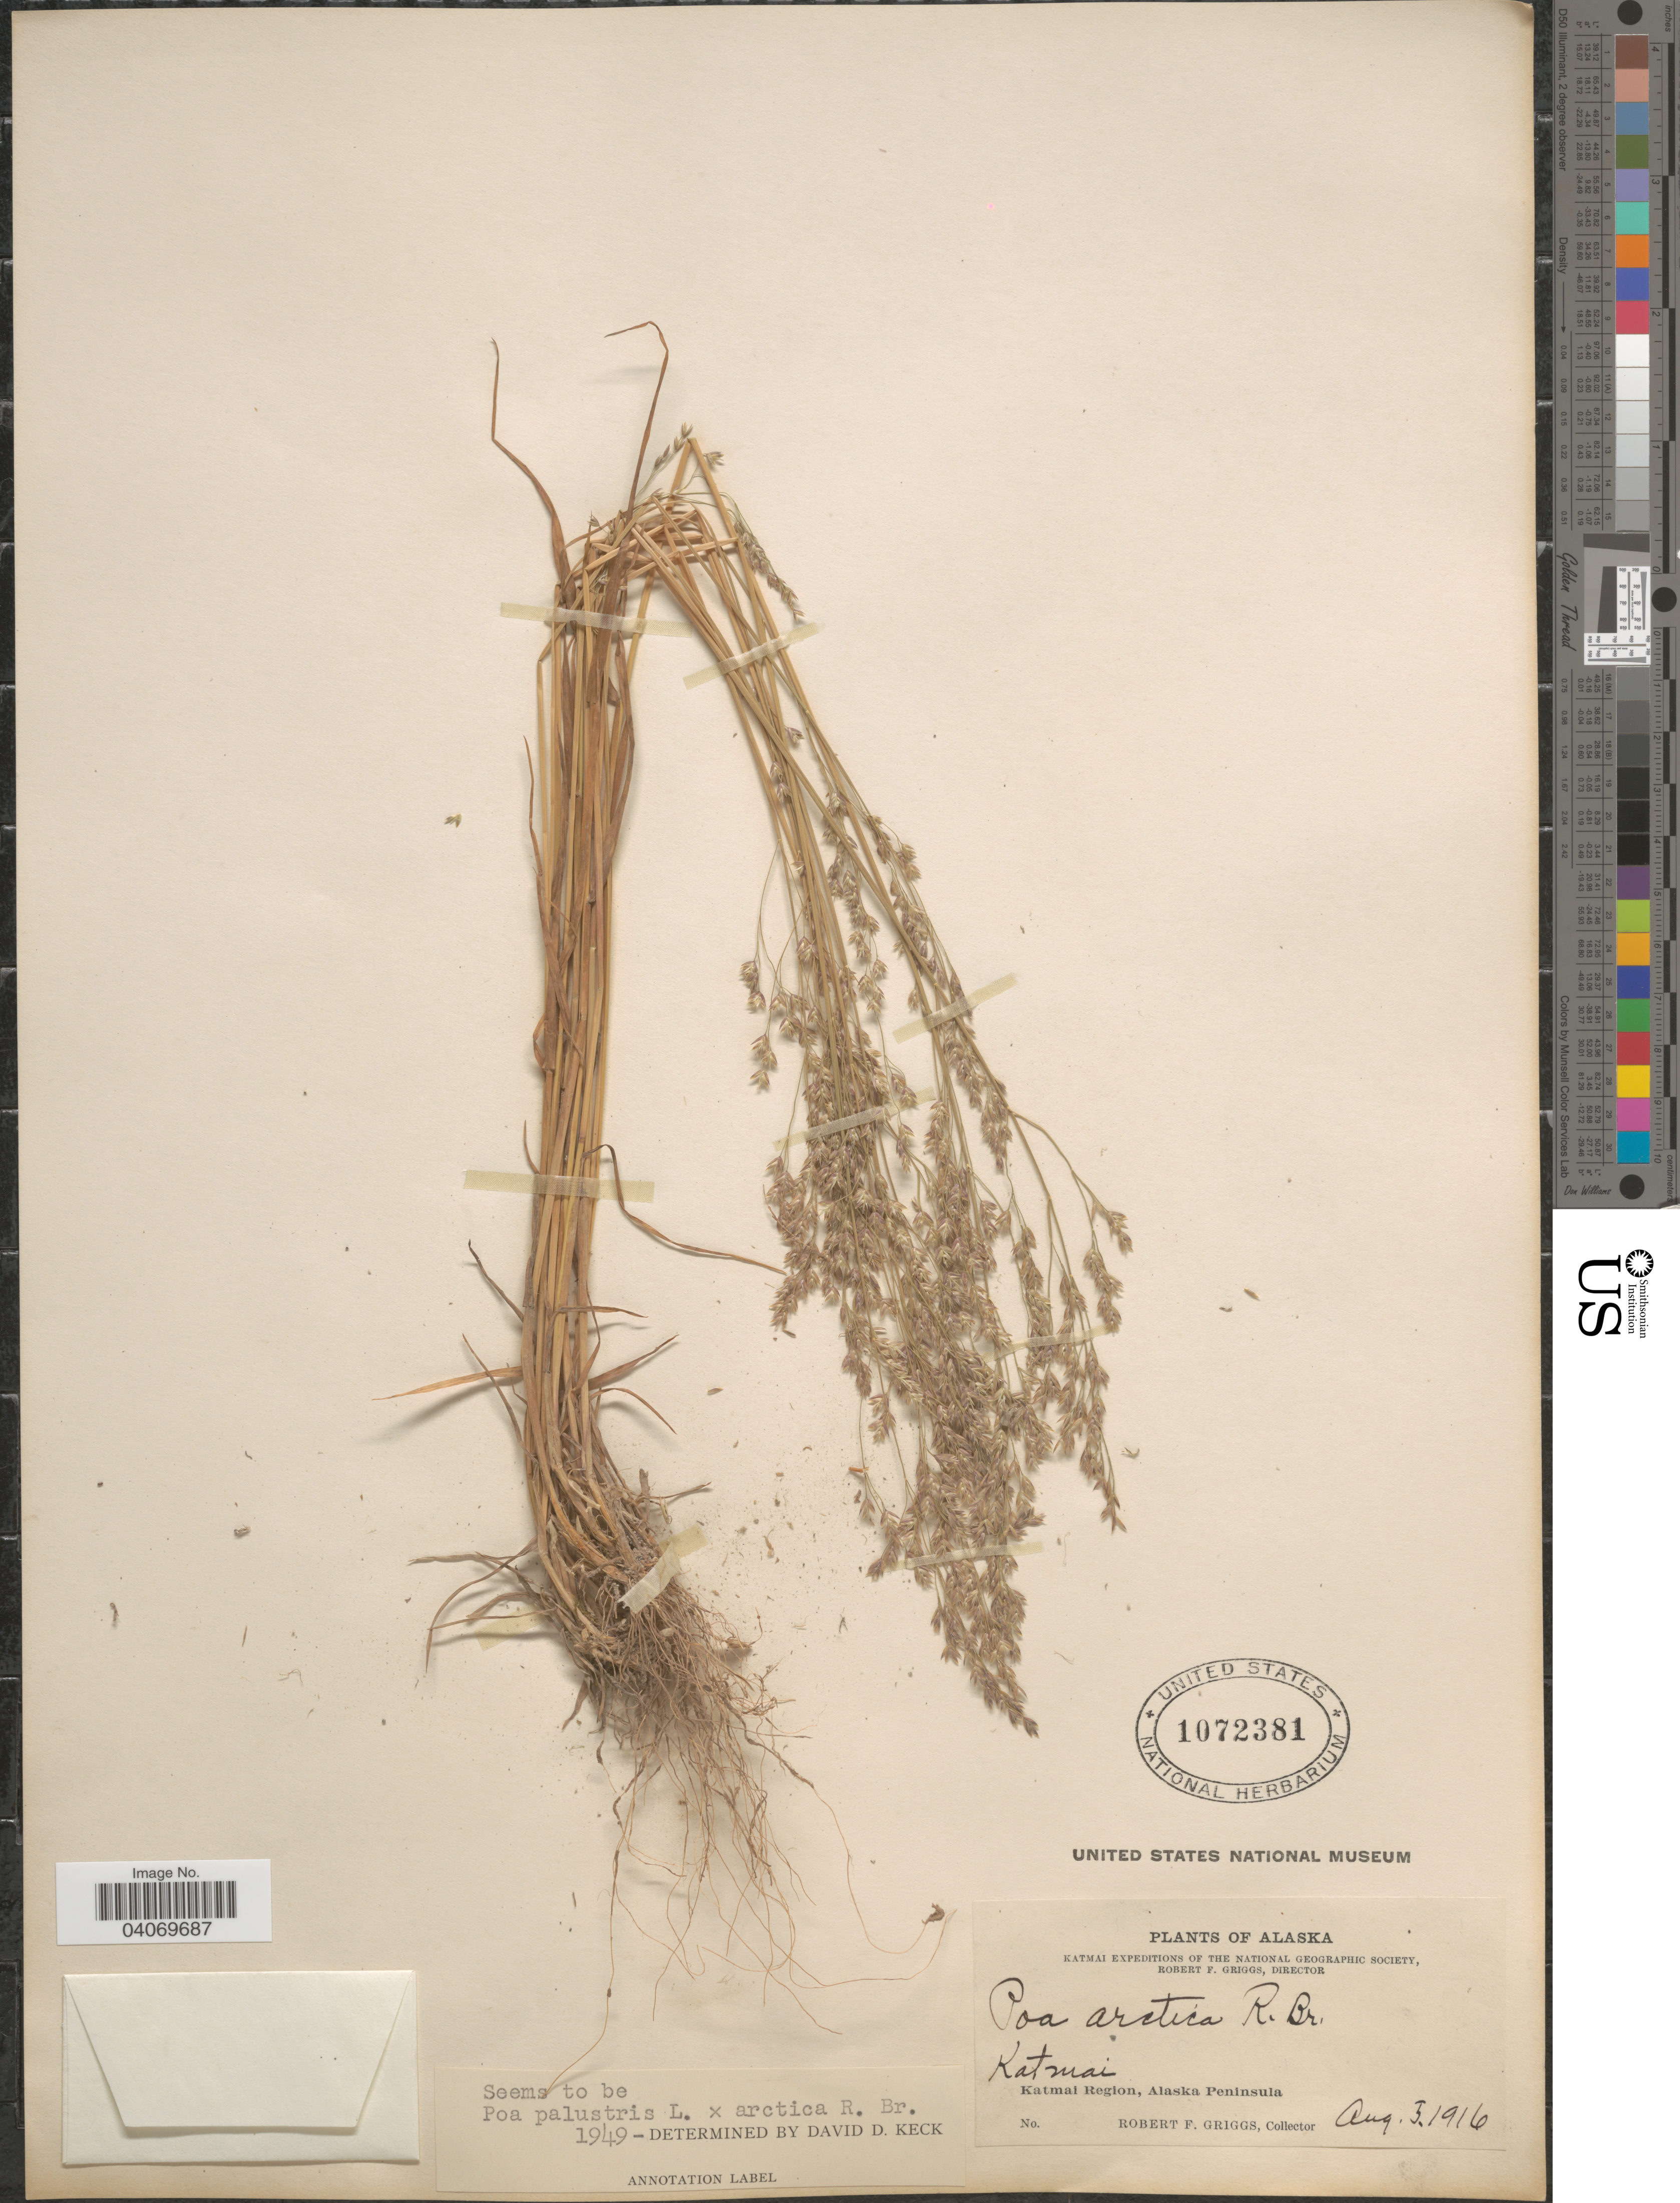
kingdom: Plantae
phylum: Tracheophyta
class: Liliopsida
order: Poales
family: Poaceae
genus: Poa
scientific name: Poa sp.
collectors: R. F. Griggs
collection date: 1916-08-05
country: United States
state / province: Alaska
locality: Katmai Expedition of the National Geographic Society, Robert F. Griggs, Director. Katmai. Katmai Region, Alaska Peninsula.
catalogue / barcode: US 1072381